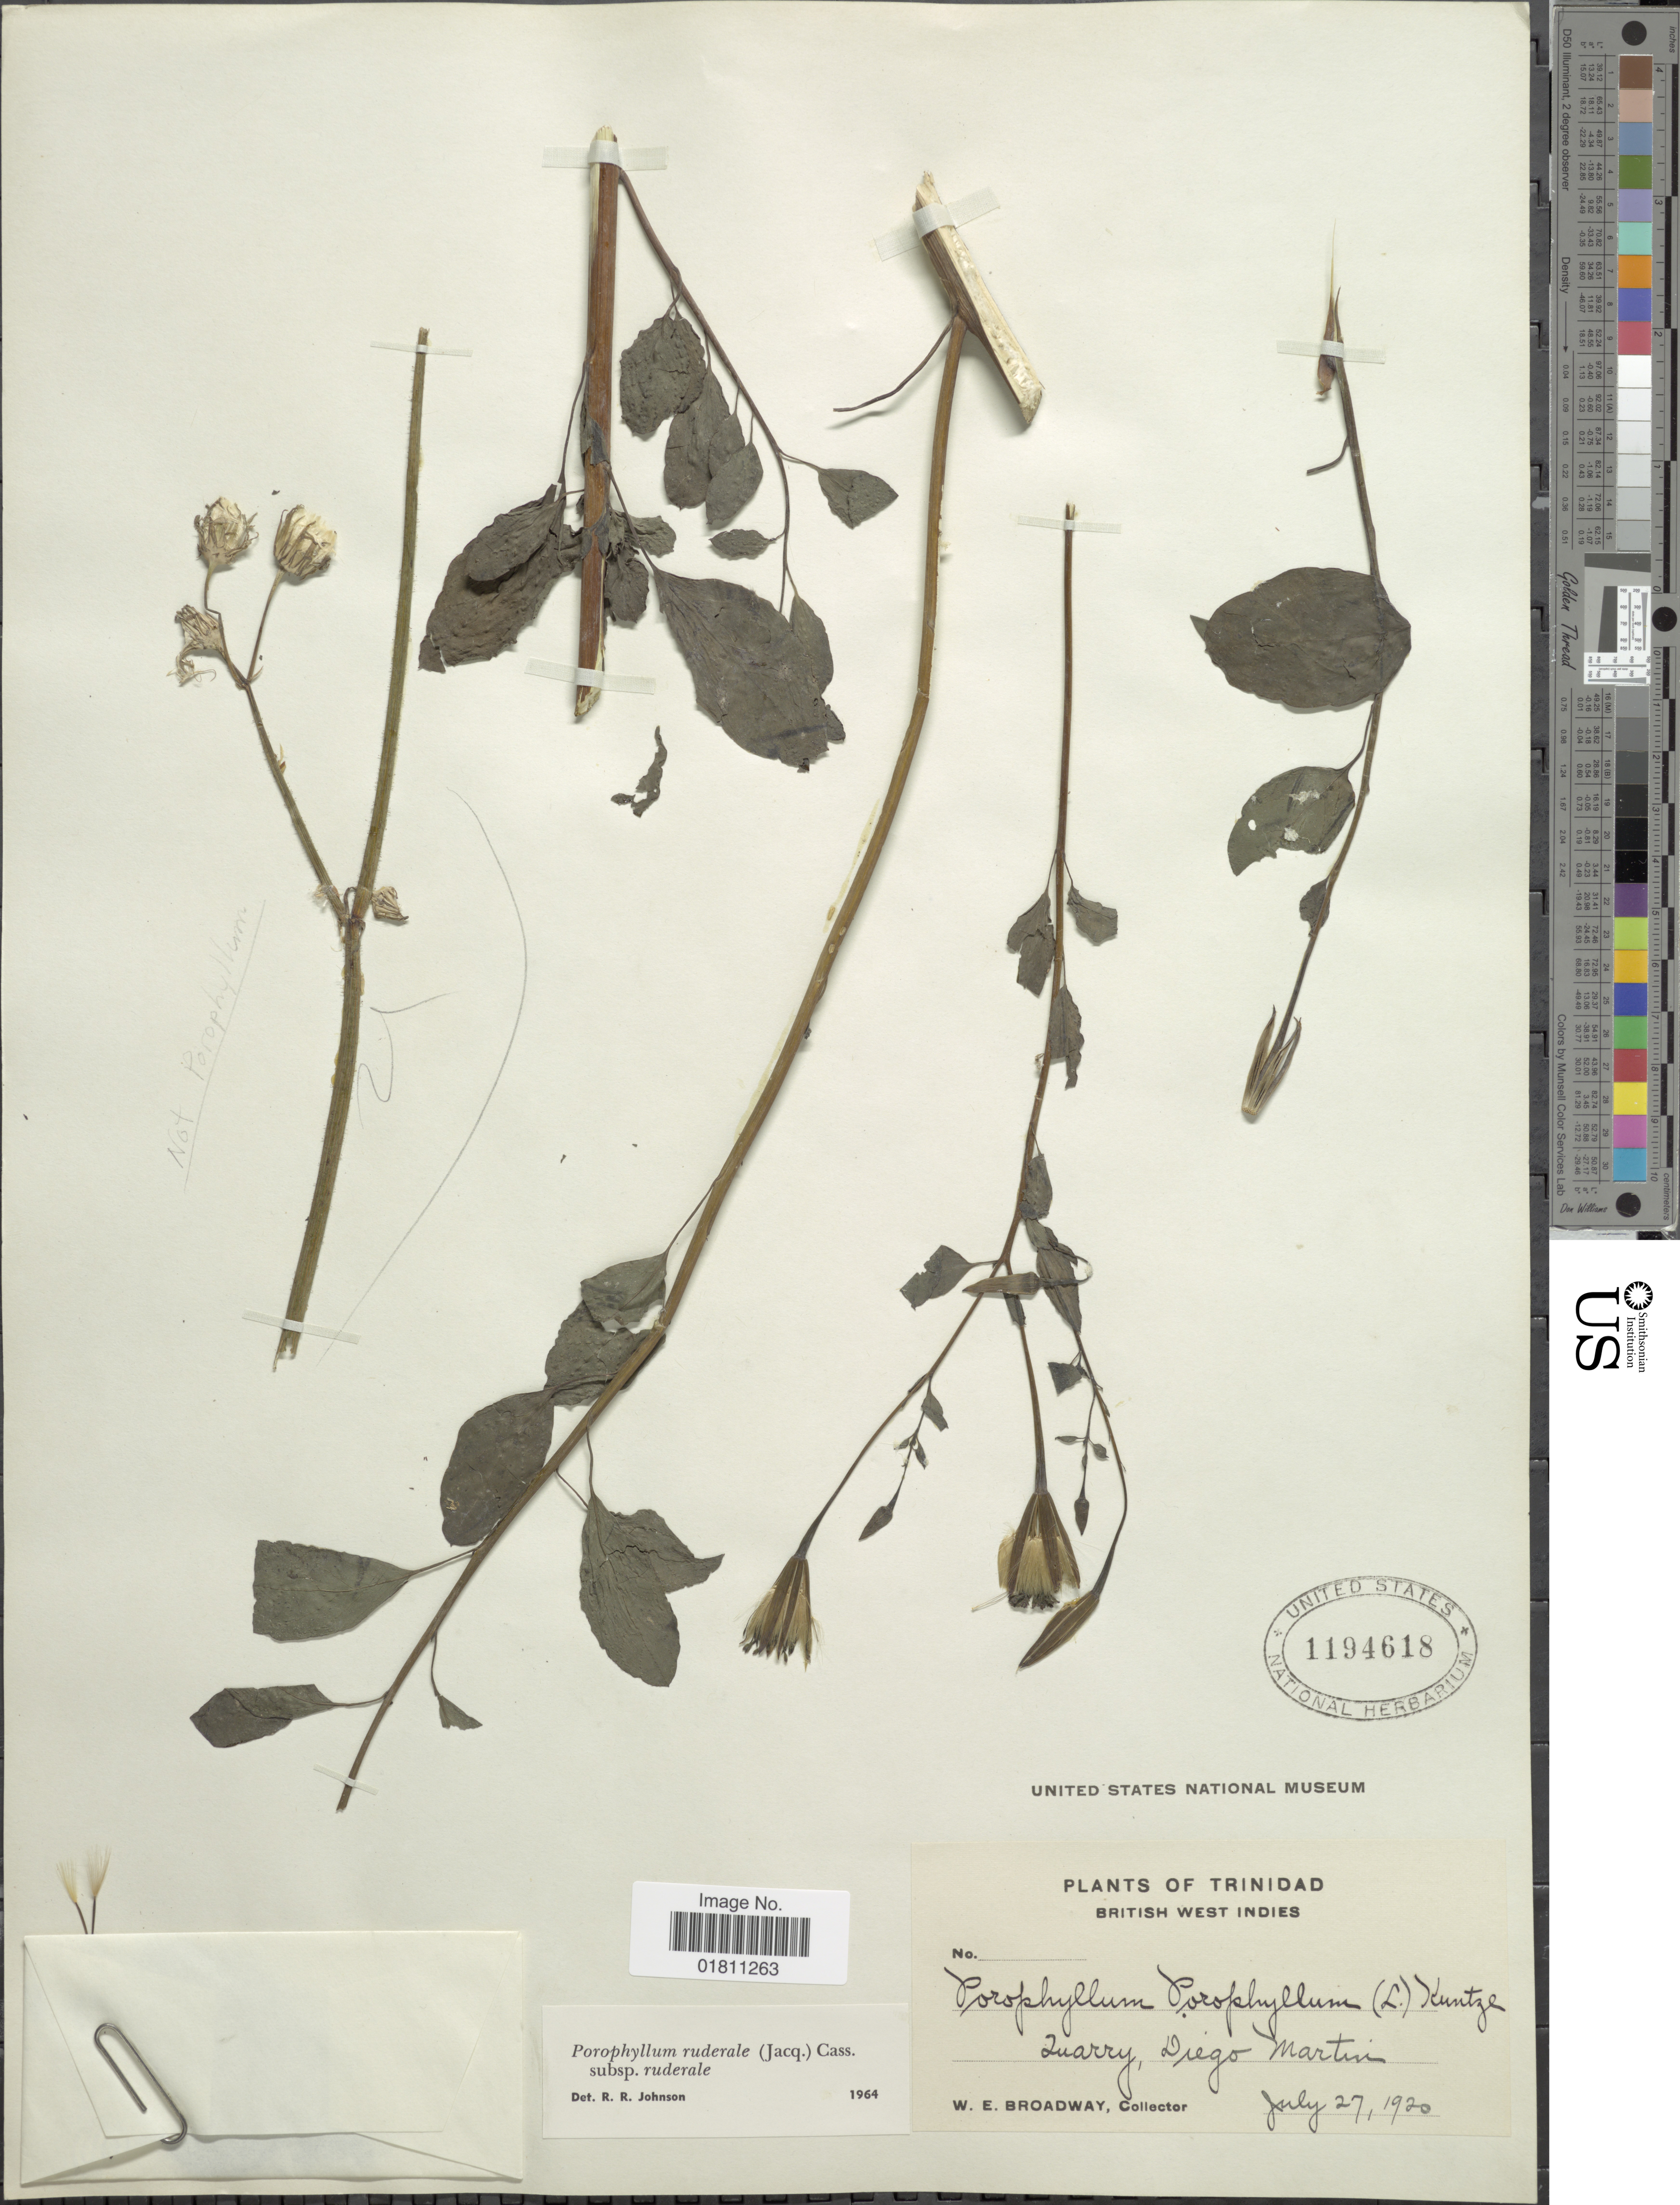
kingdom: Plantae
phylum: Tracheophyta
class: Magnoliopsida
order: Asterales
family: Asteraceae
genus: Porophyllum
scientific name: Porophyllum ruderale subsp. ruderale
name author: (Jacq.) Cass.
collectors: W. E. Broadway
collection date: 1920-07-27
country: Trinidad and Tobago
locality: Trinidad. British West Indies, Diego Martin, Quarry.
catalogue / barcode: US 1194618